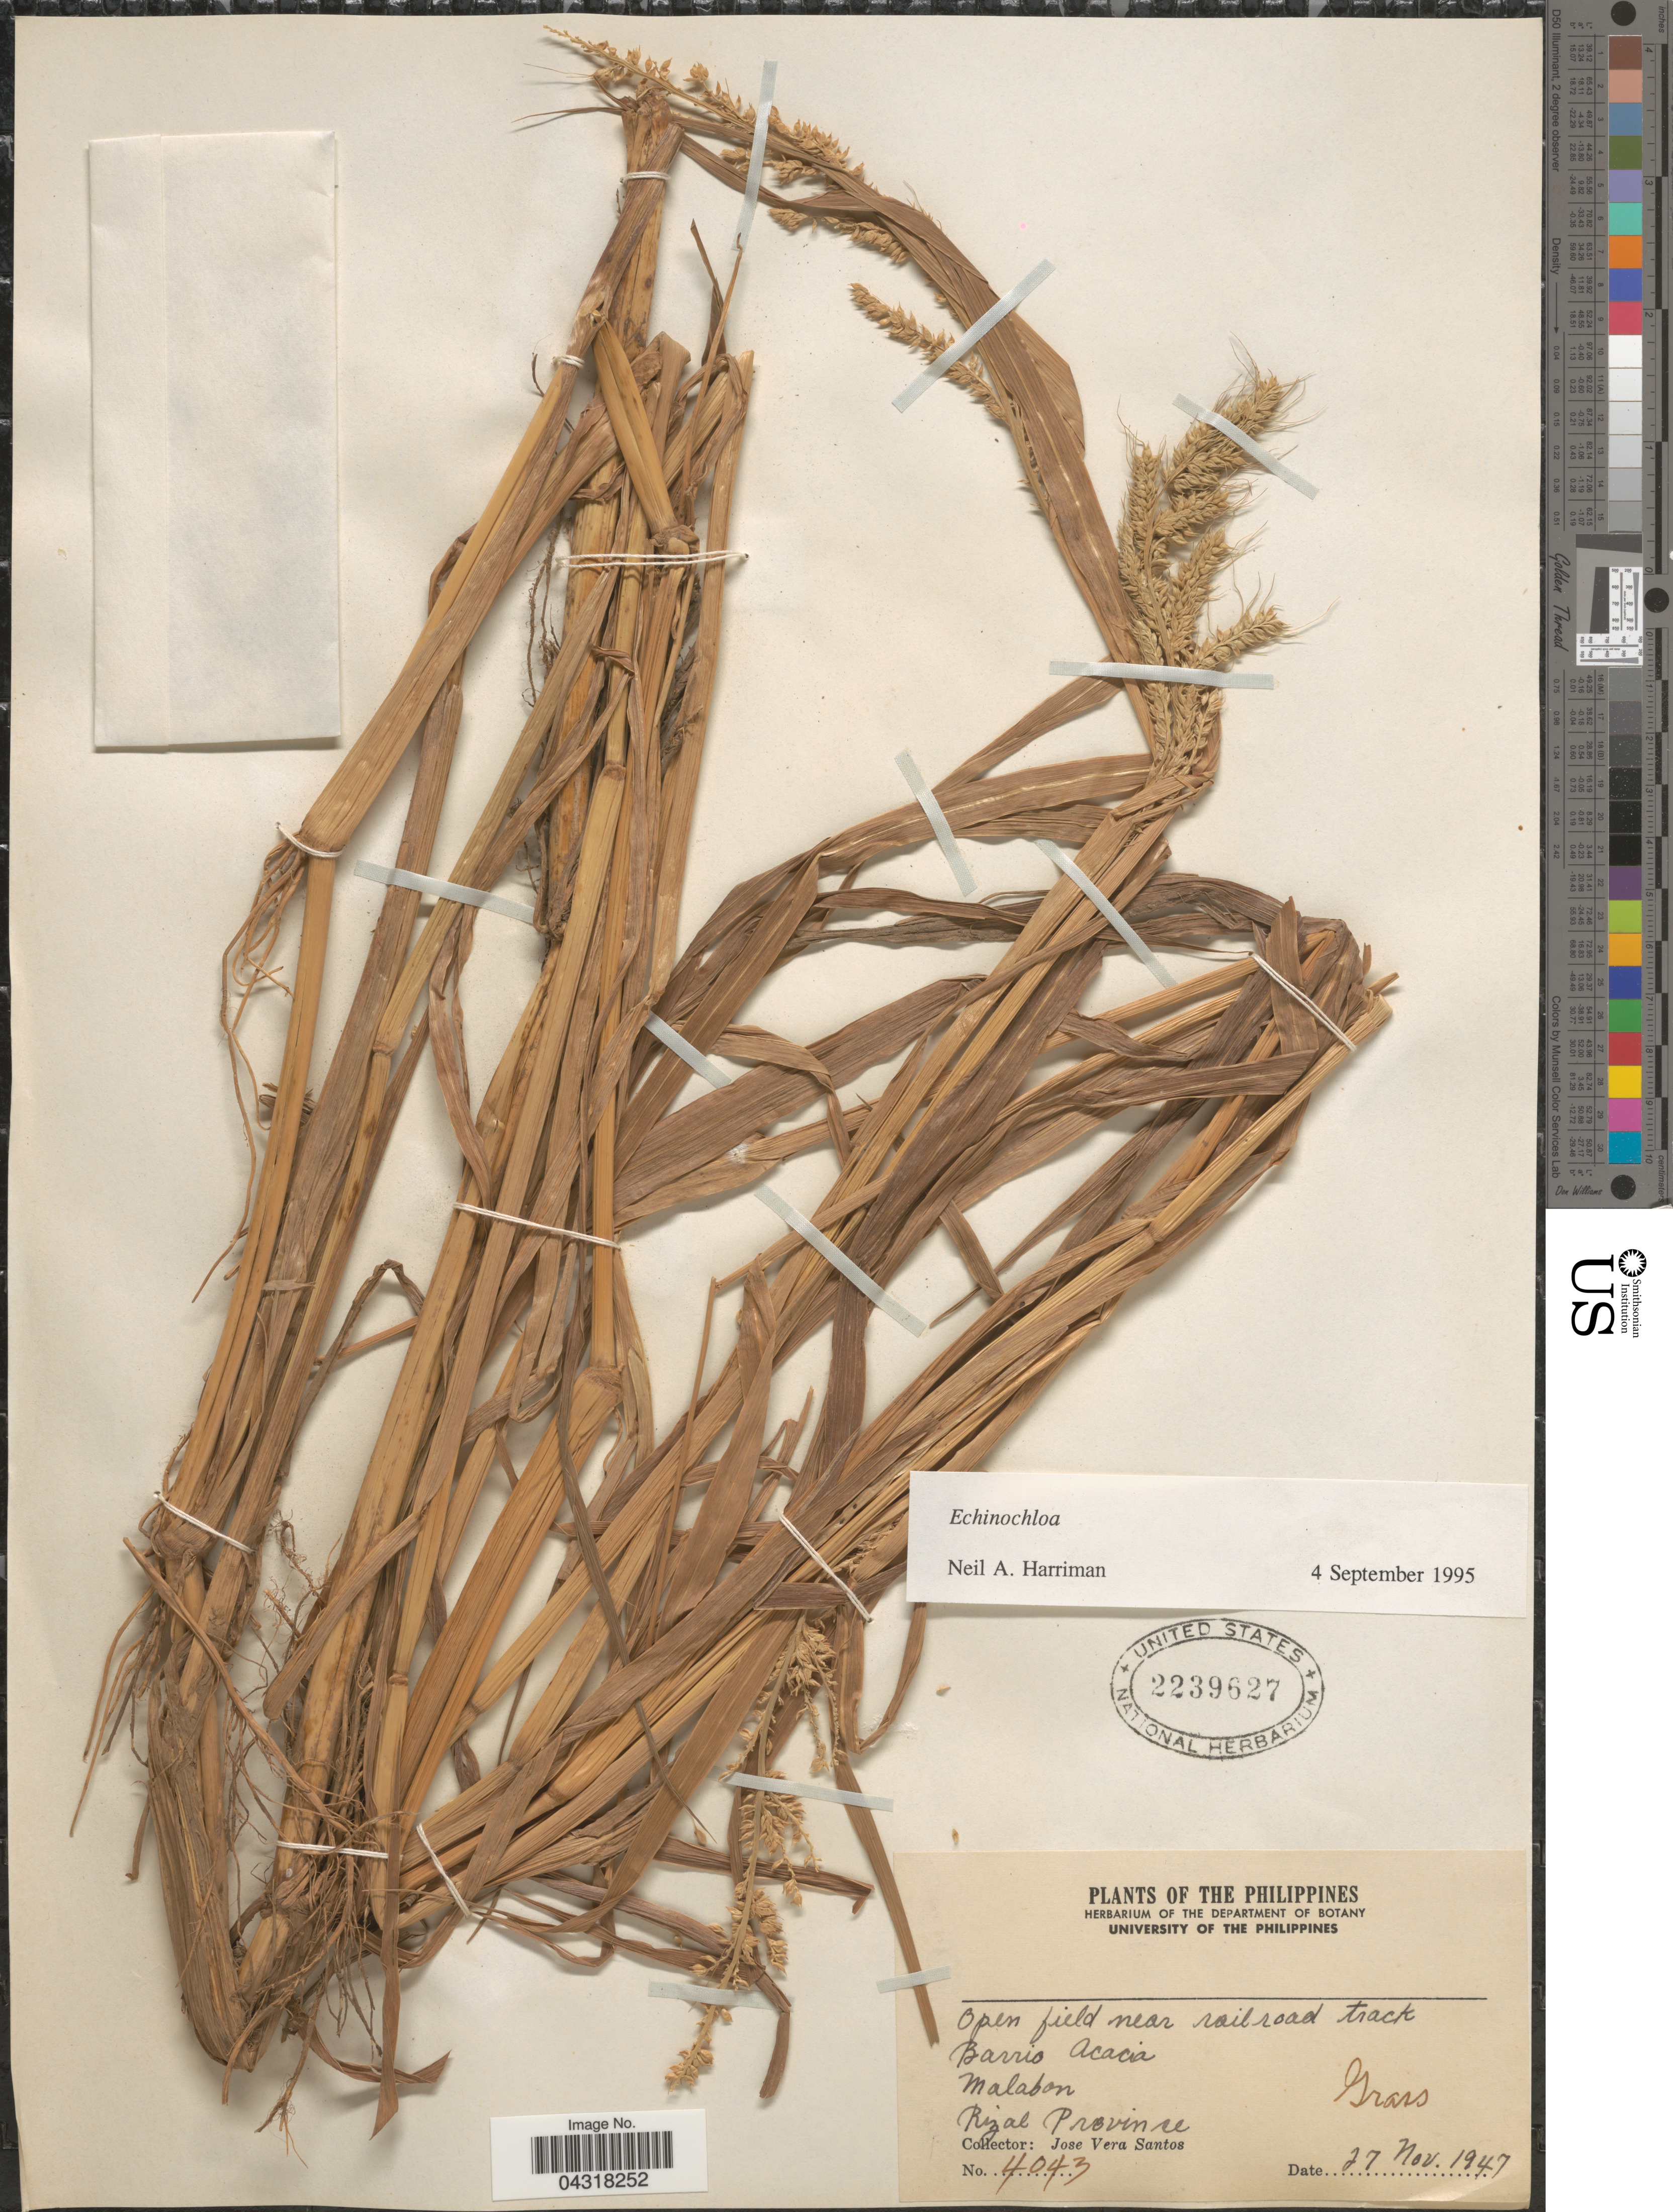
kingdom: Plantae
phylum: Tracheophyta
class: Liliopsida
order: Poales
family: Poaceae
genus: Echinochloa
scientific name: Echinochloa sp.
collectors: J. Santos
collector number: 4043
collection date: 1947-11-27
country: Philippines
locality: Open field near railroad track. Barrio Ocacia. Malabon. Rizal Province. Grass.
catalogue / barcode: US 2239627